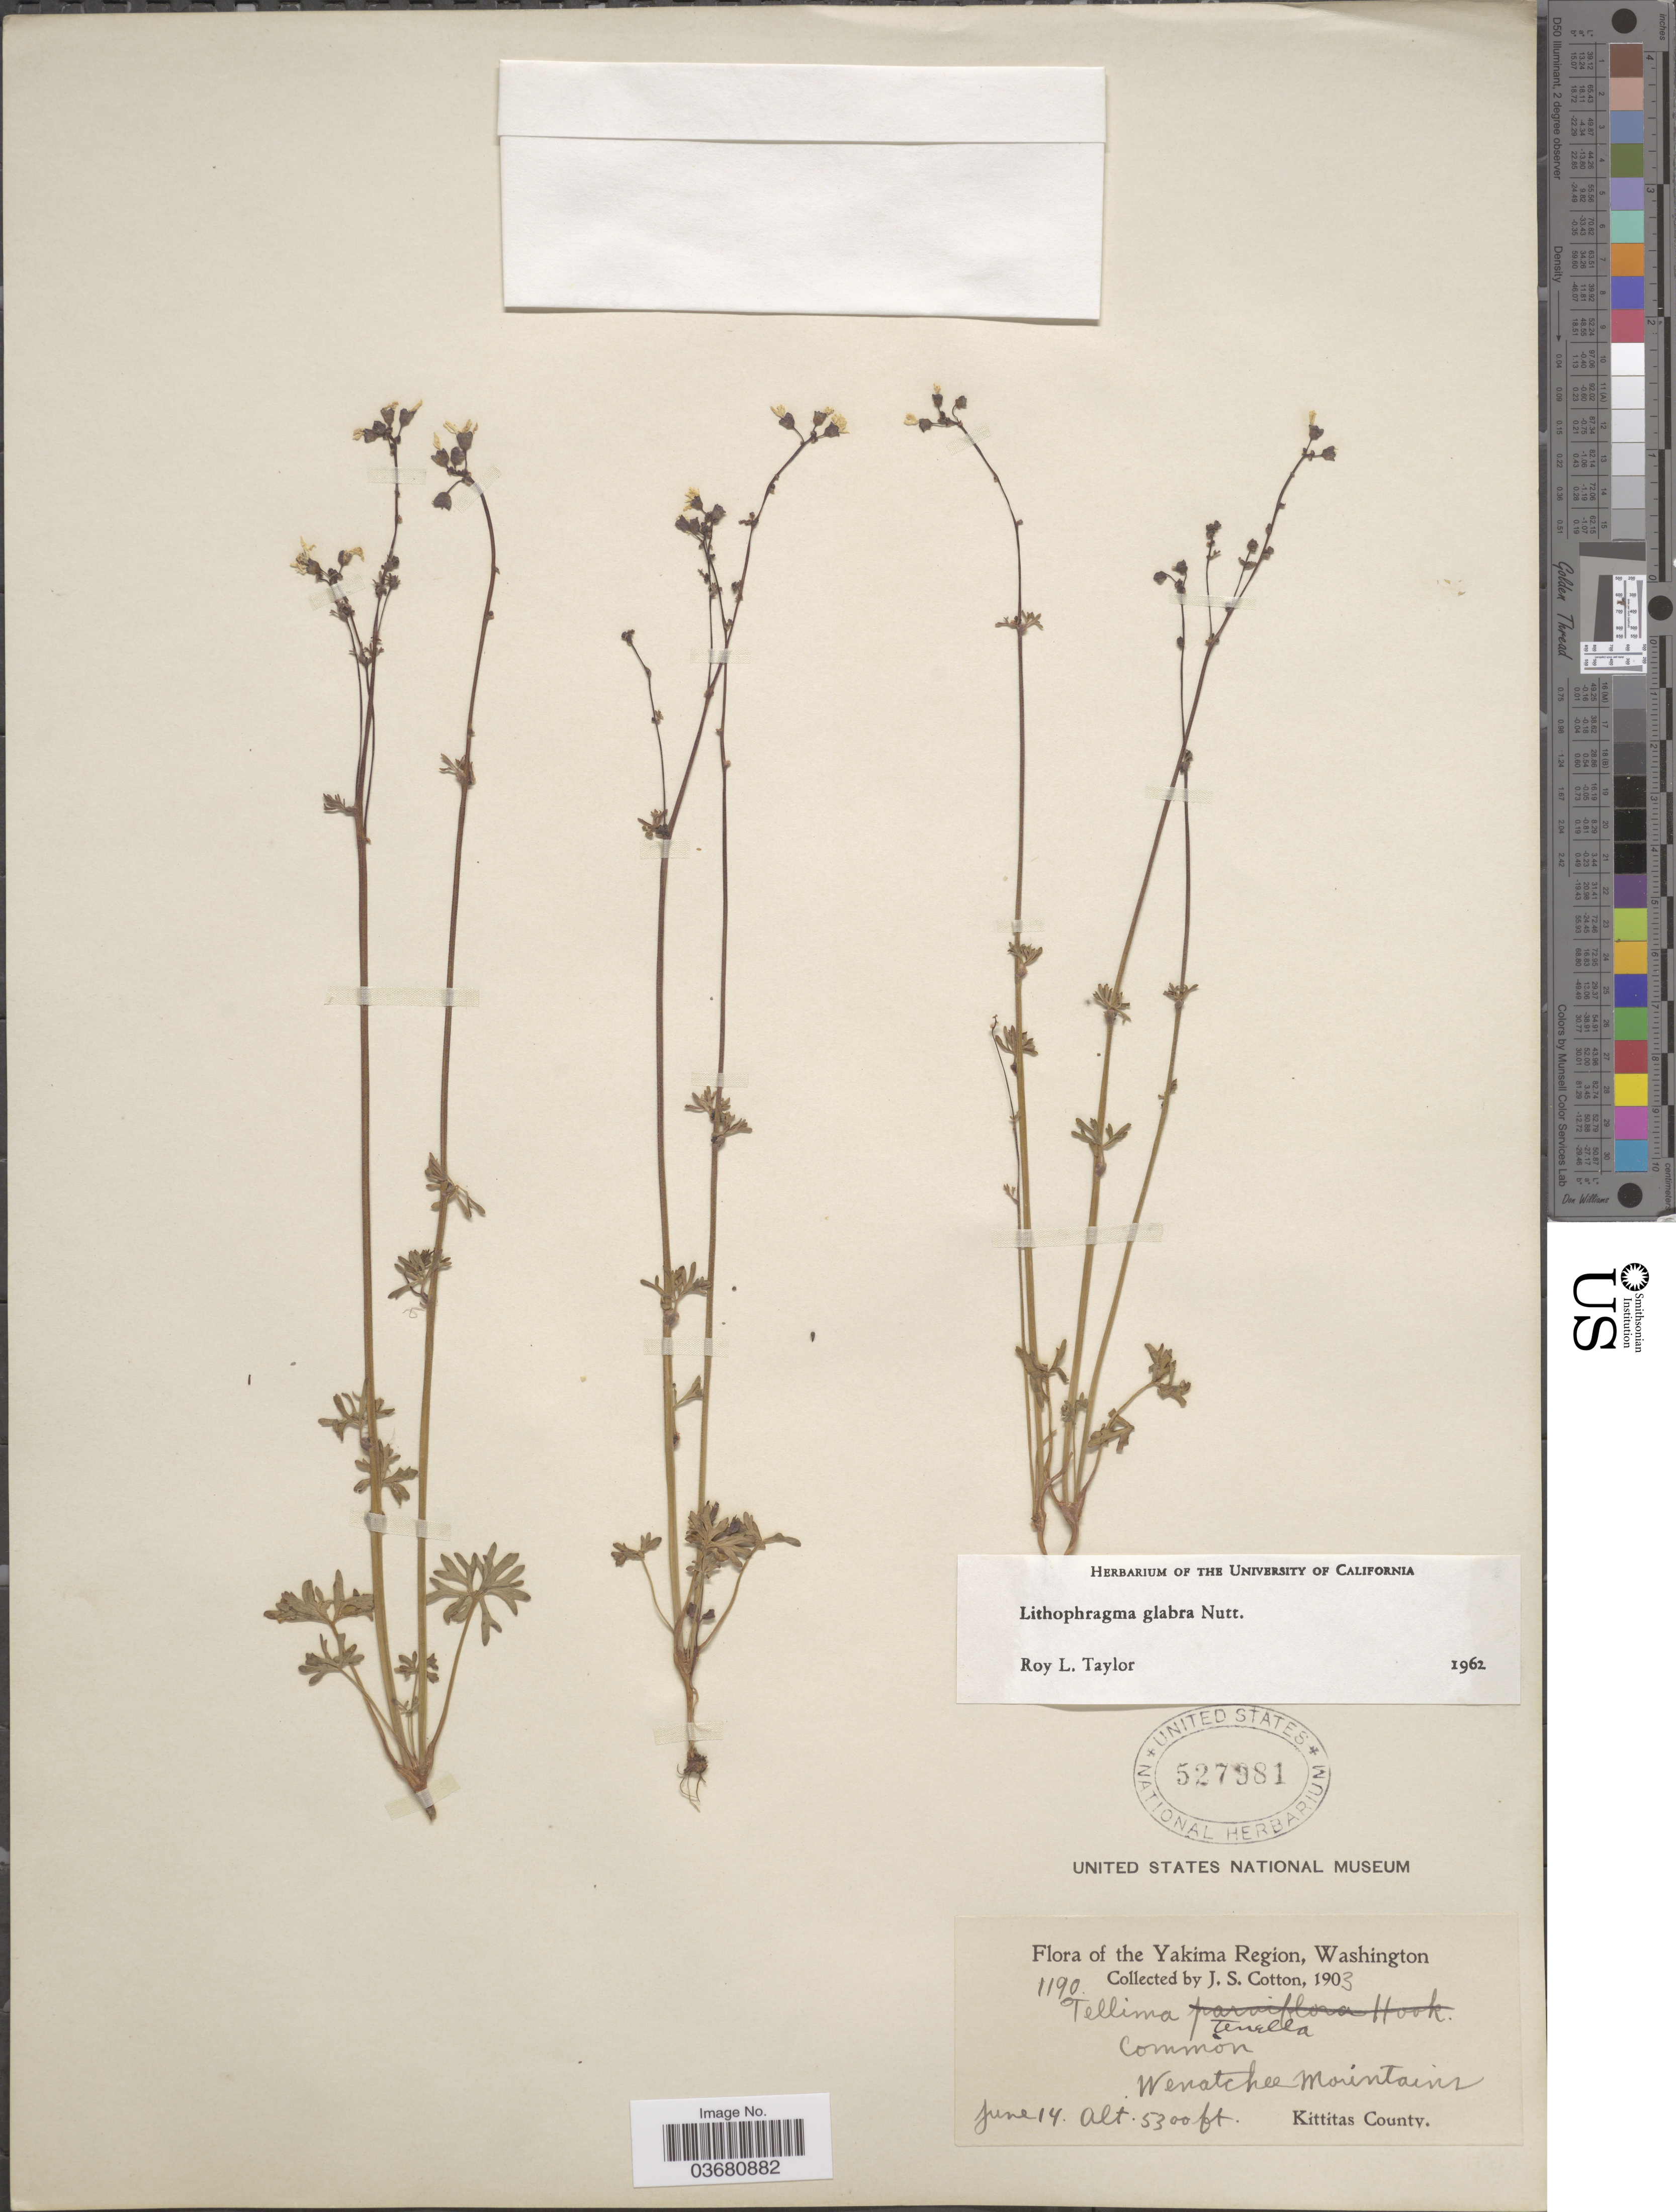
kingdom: Plantae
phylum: Tracheophyta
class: Magnoliopsida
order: Saxifragales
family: Saxifragaceae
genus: Lithophragma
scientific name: Lithophragma glabrum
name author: Nutt.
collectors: J. S. Cotton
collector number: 1190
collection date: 1903-06-14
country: United States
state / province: Washington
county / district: Kittitas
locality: The Yakima Region. Wenatchee Mountain. Kittitas County.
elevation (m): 1615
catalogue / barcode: US 527981